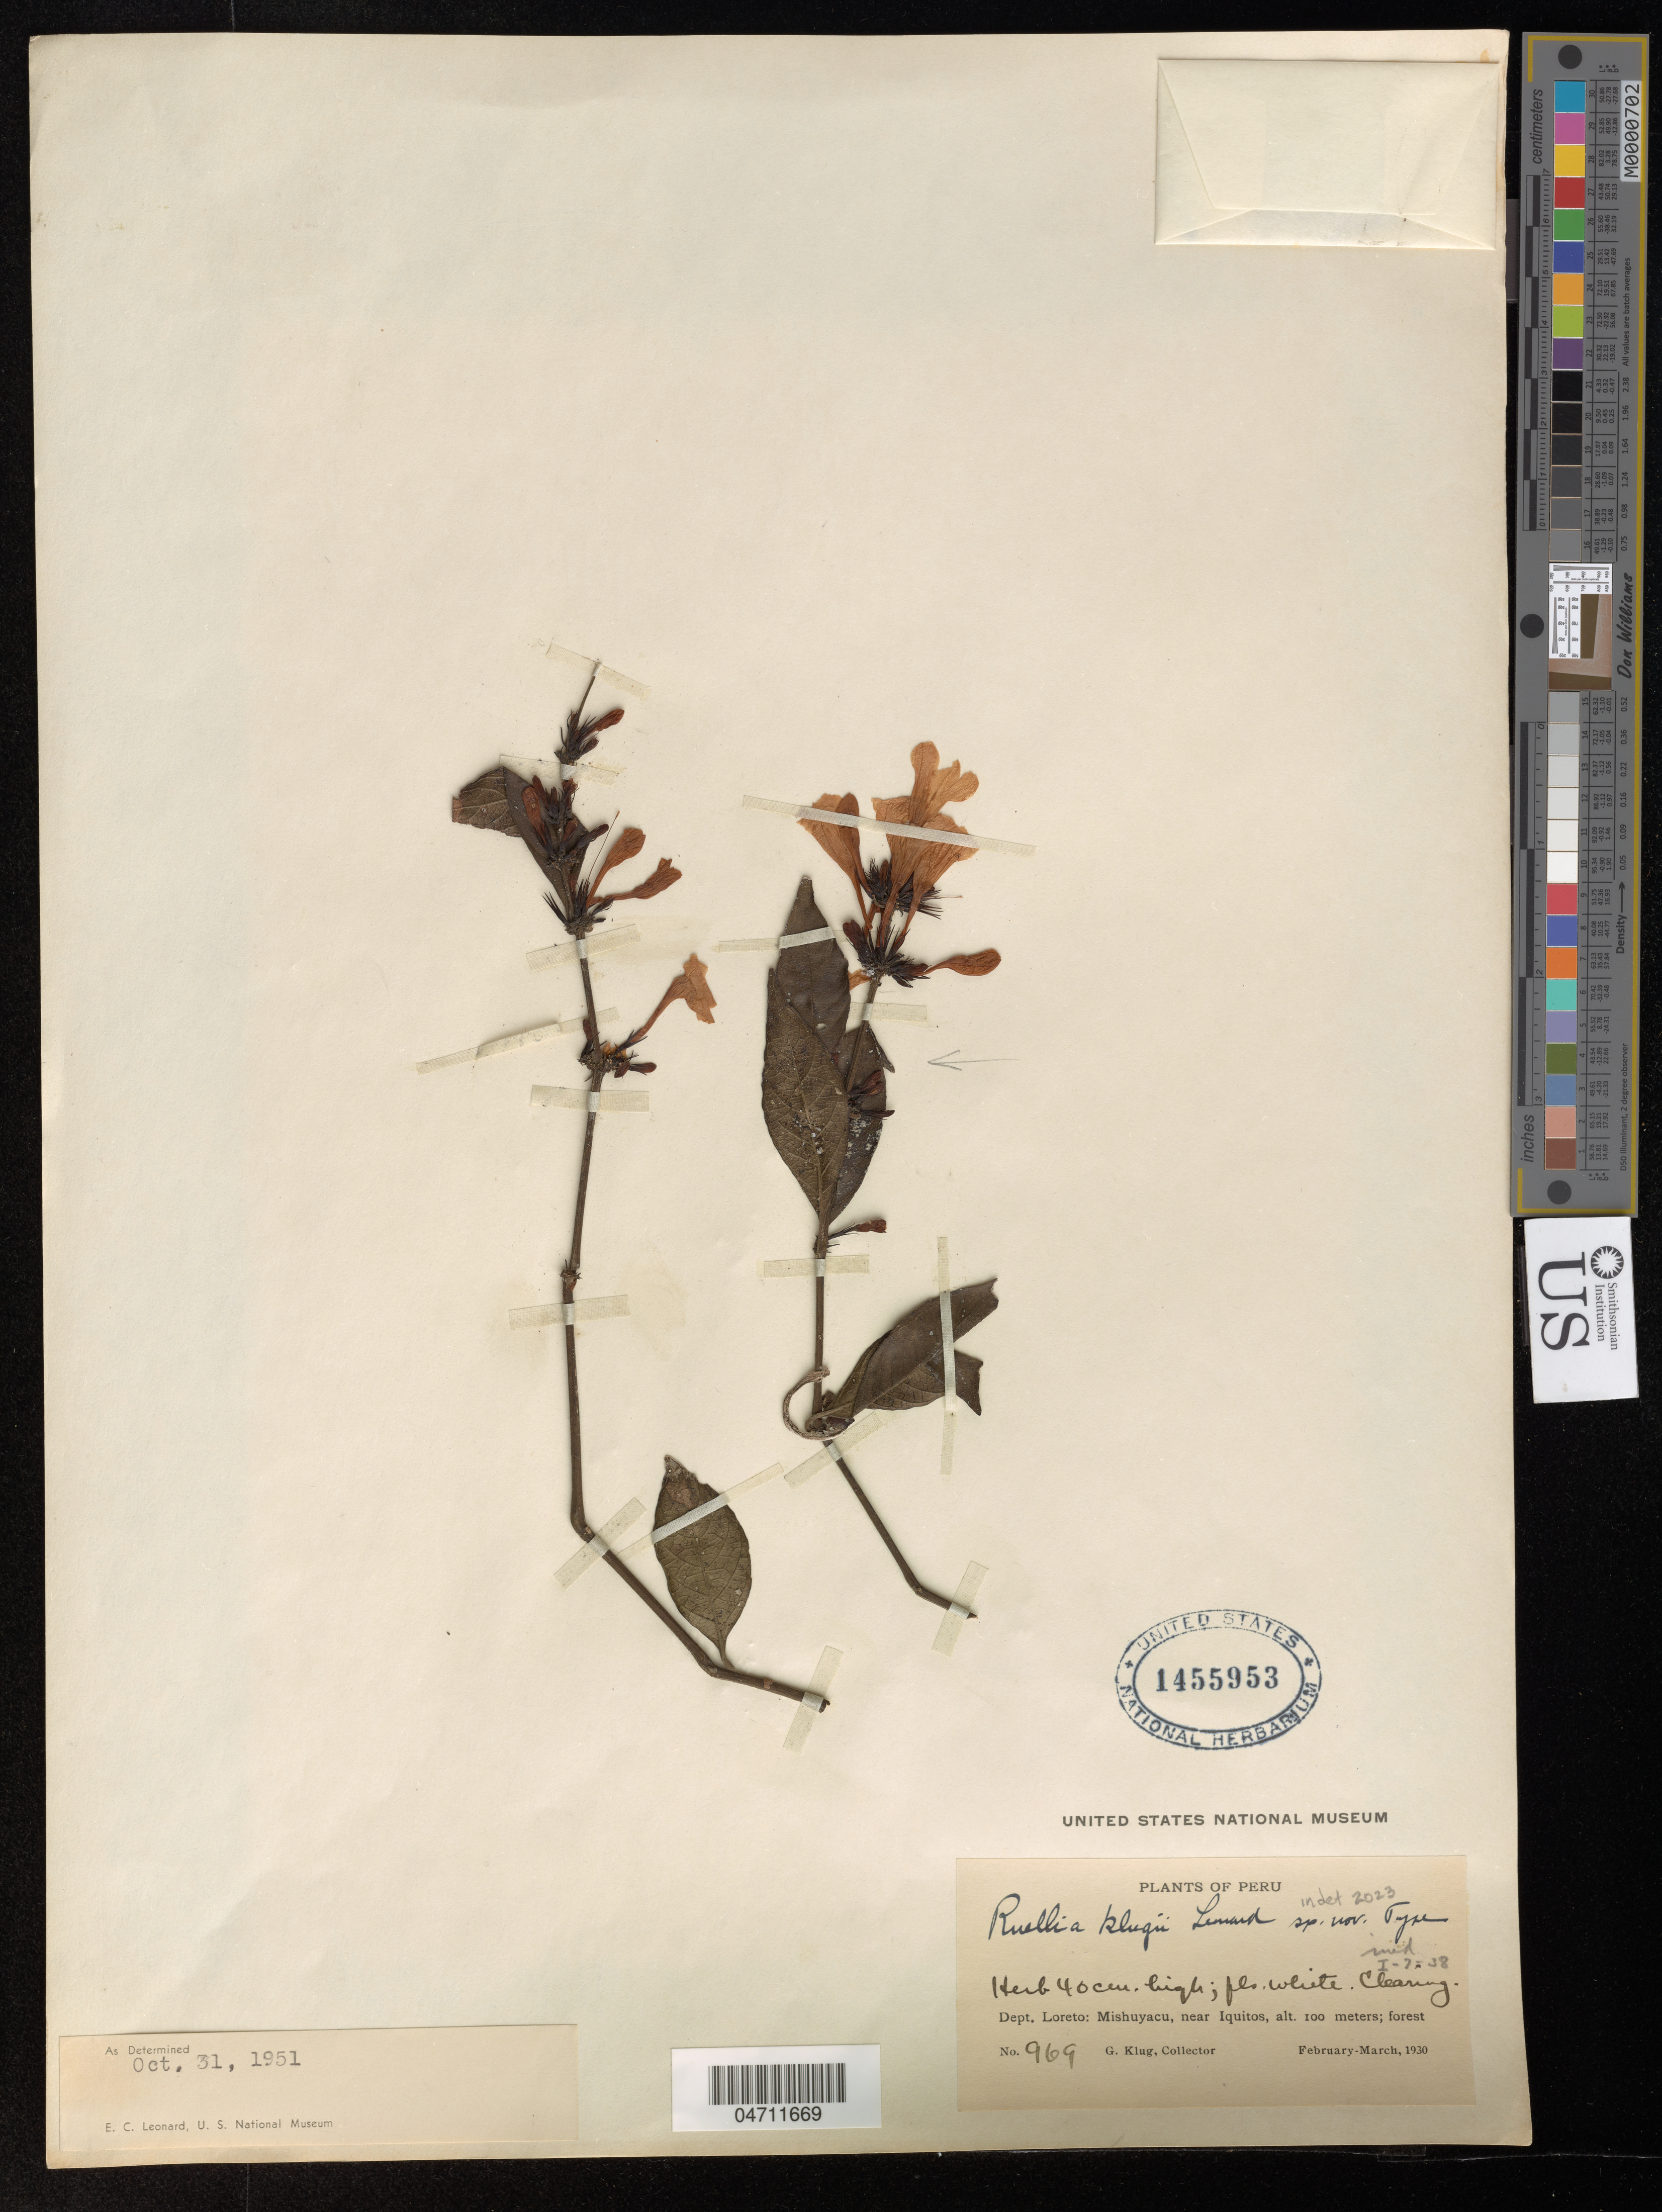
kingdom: Plantae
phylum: Tracheophyta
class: Magnoliopsida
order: Lamiales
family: Acanthaceae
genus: Ruellia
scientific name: Ruellia sp.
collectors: G. Klug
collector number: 969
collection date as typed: Feb to -- Mar 1930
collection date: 1930-02/1930-03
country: Peru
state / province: Loreto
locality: Mishuyacu, near Iquitos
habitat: Forest; clearing.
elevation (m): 100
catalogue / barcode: US 1455953